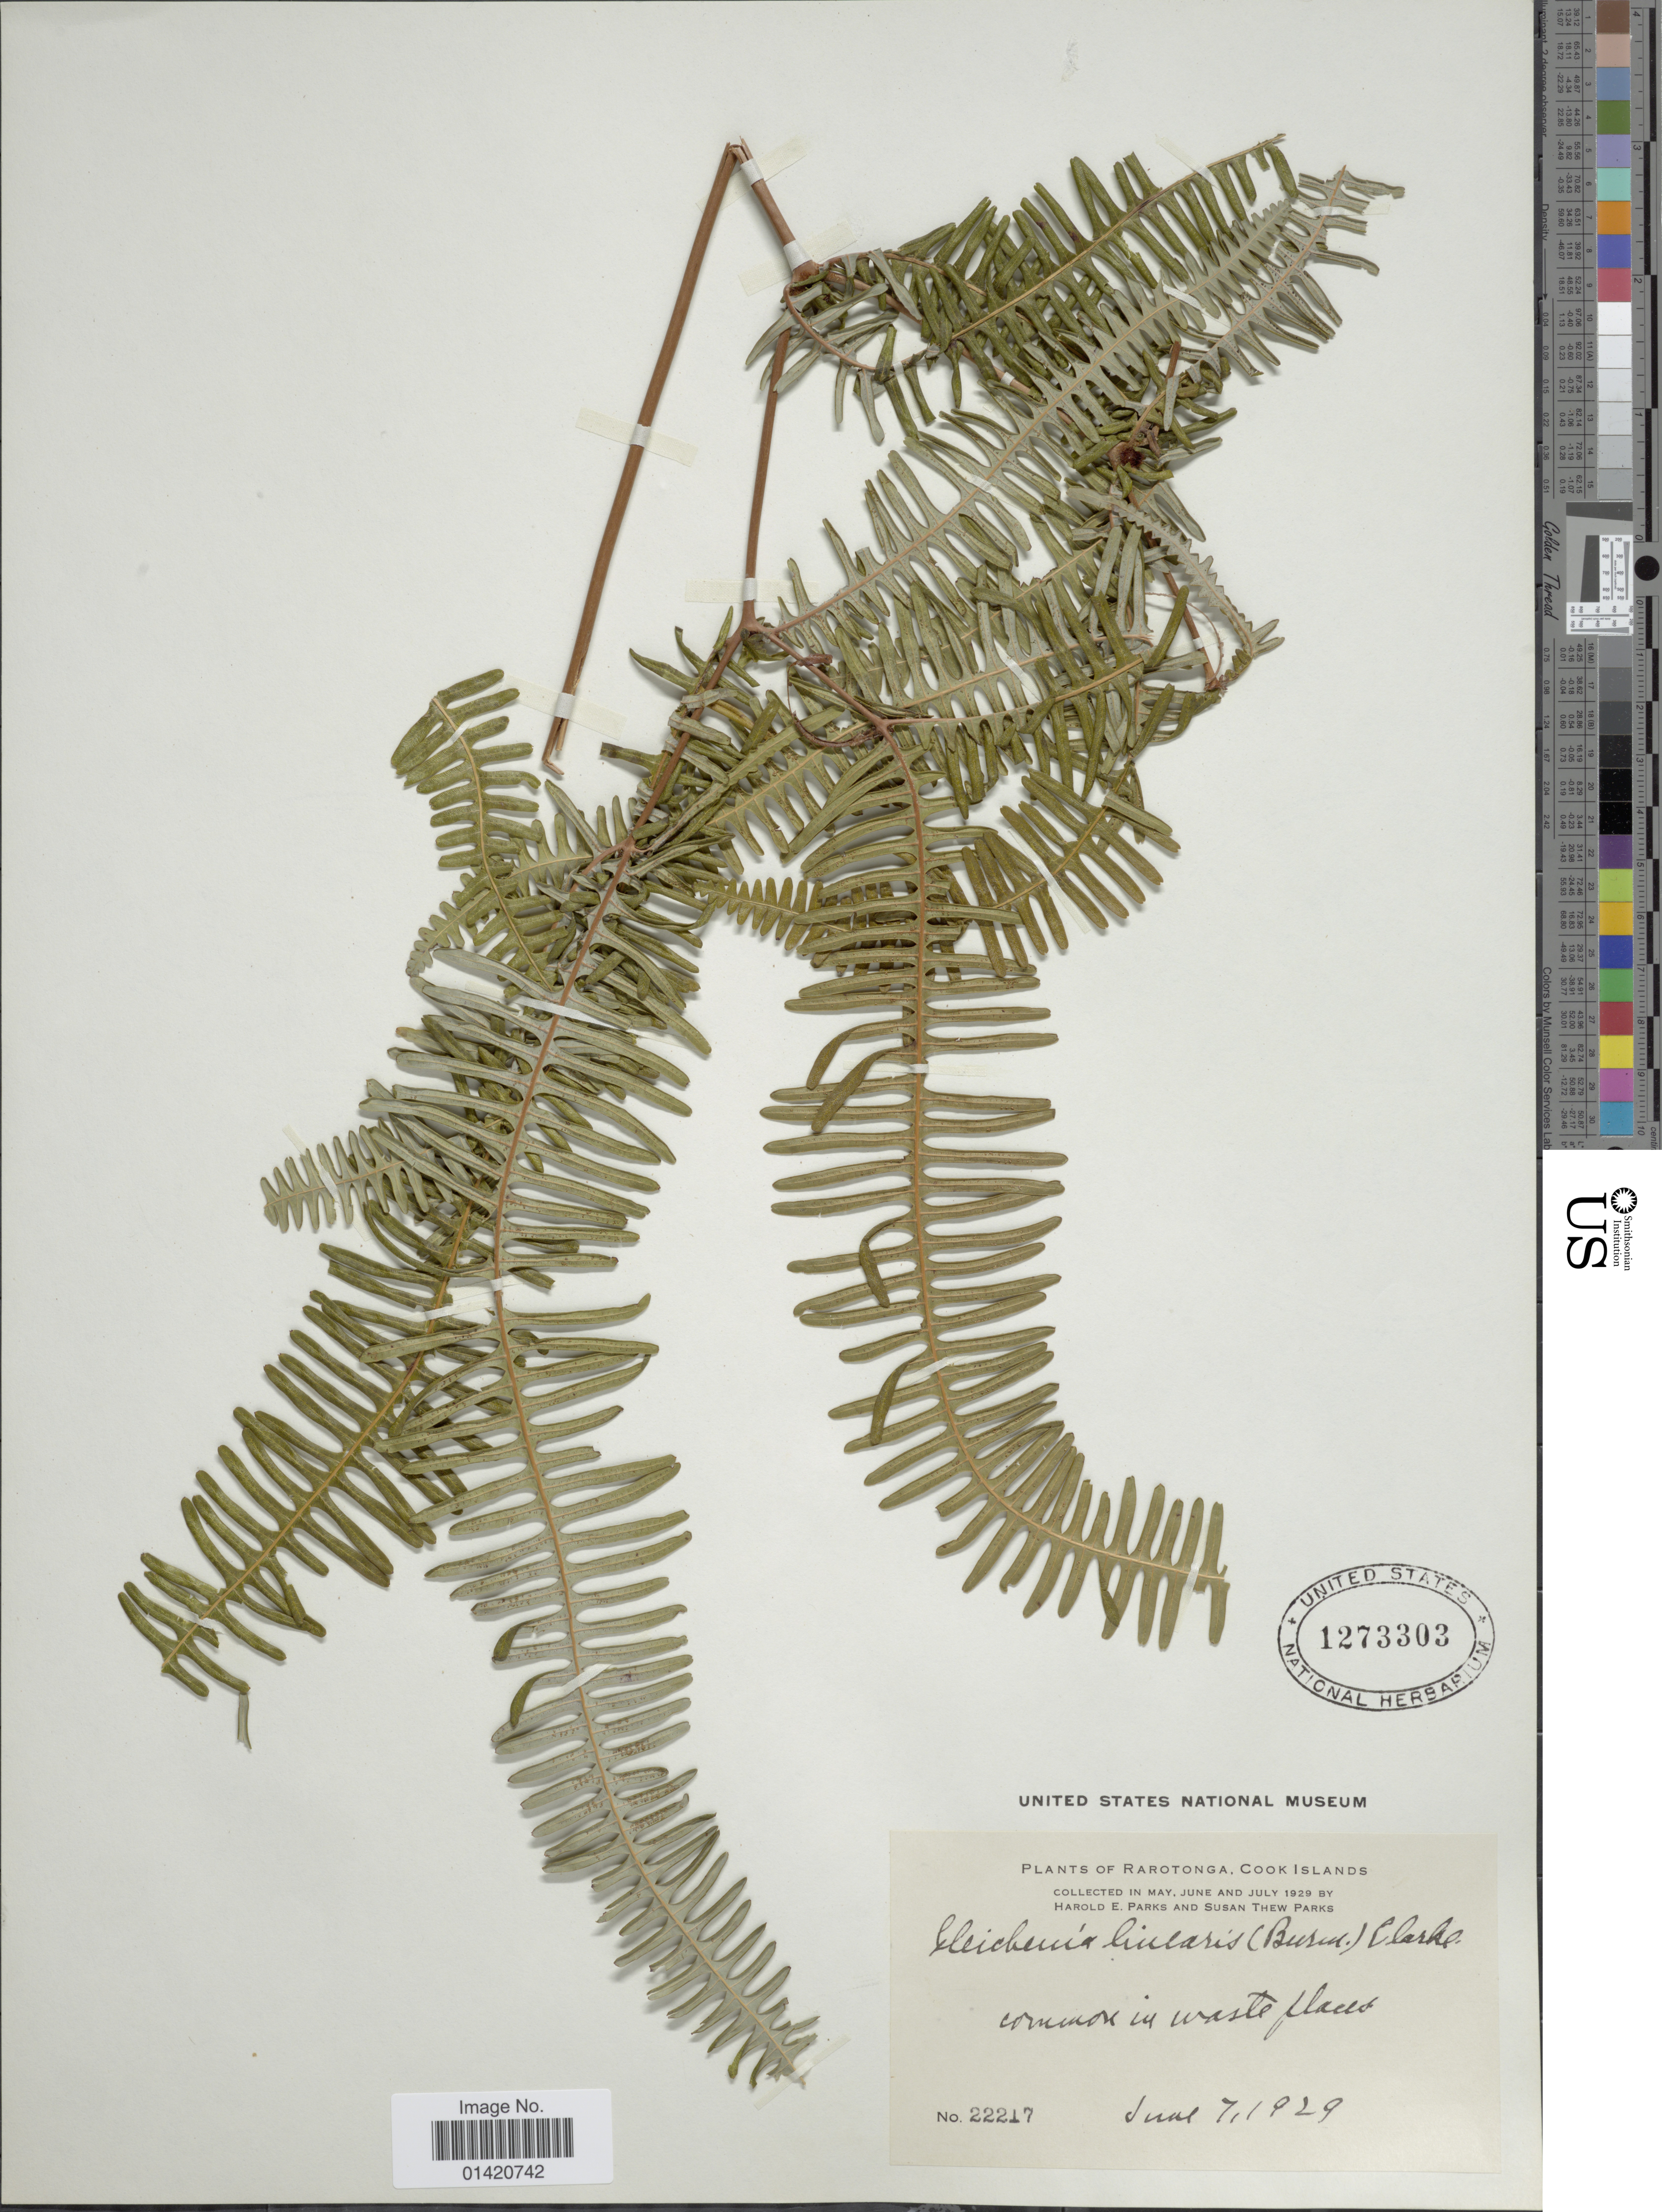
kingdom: Plantae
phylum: Tracheophyta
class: Polypodiopsida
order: Gleicheniales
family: Gleicheniaceae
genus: Dicranopteris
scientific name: Dicranopteris linearis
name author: (Burm. f.) Underw.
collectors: H. E. Parks & S. Parks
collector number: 22217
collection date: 1929-06-07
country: Cook Islands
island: Rarotonga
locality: Rarotonga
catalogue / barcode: US 1273303